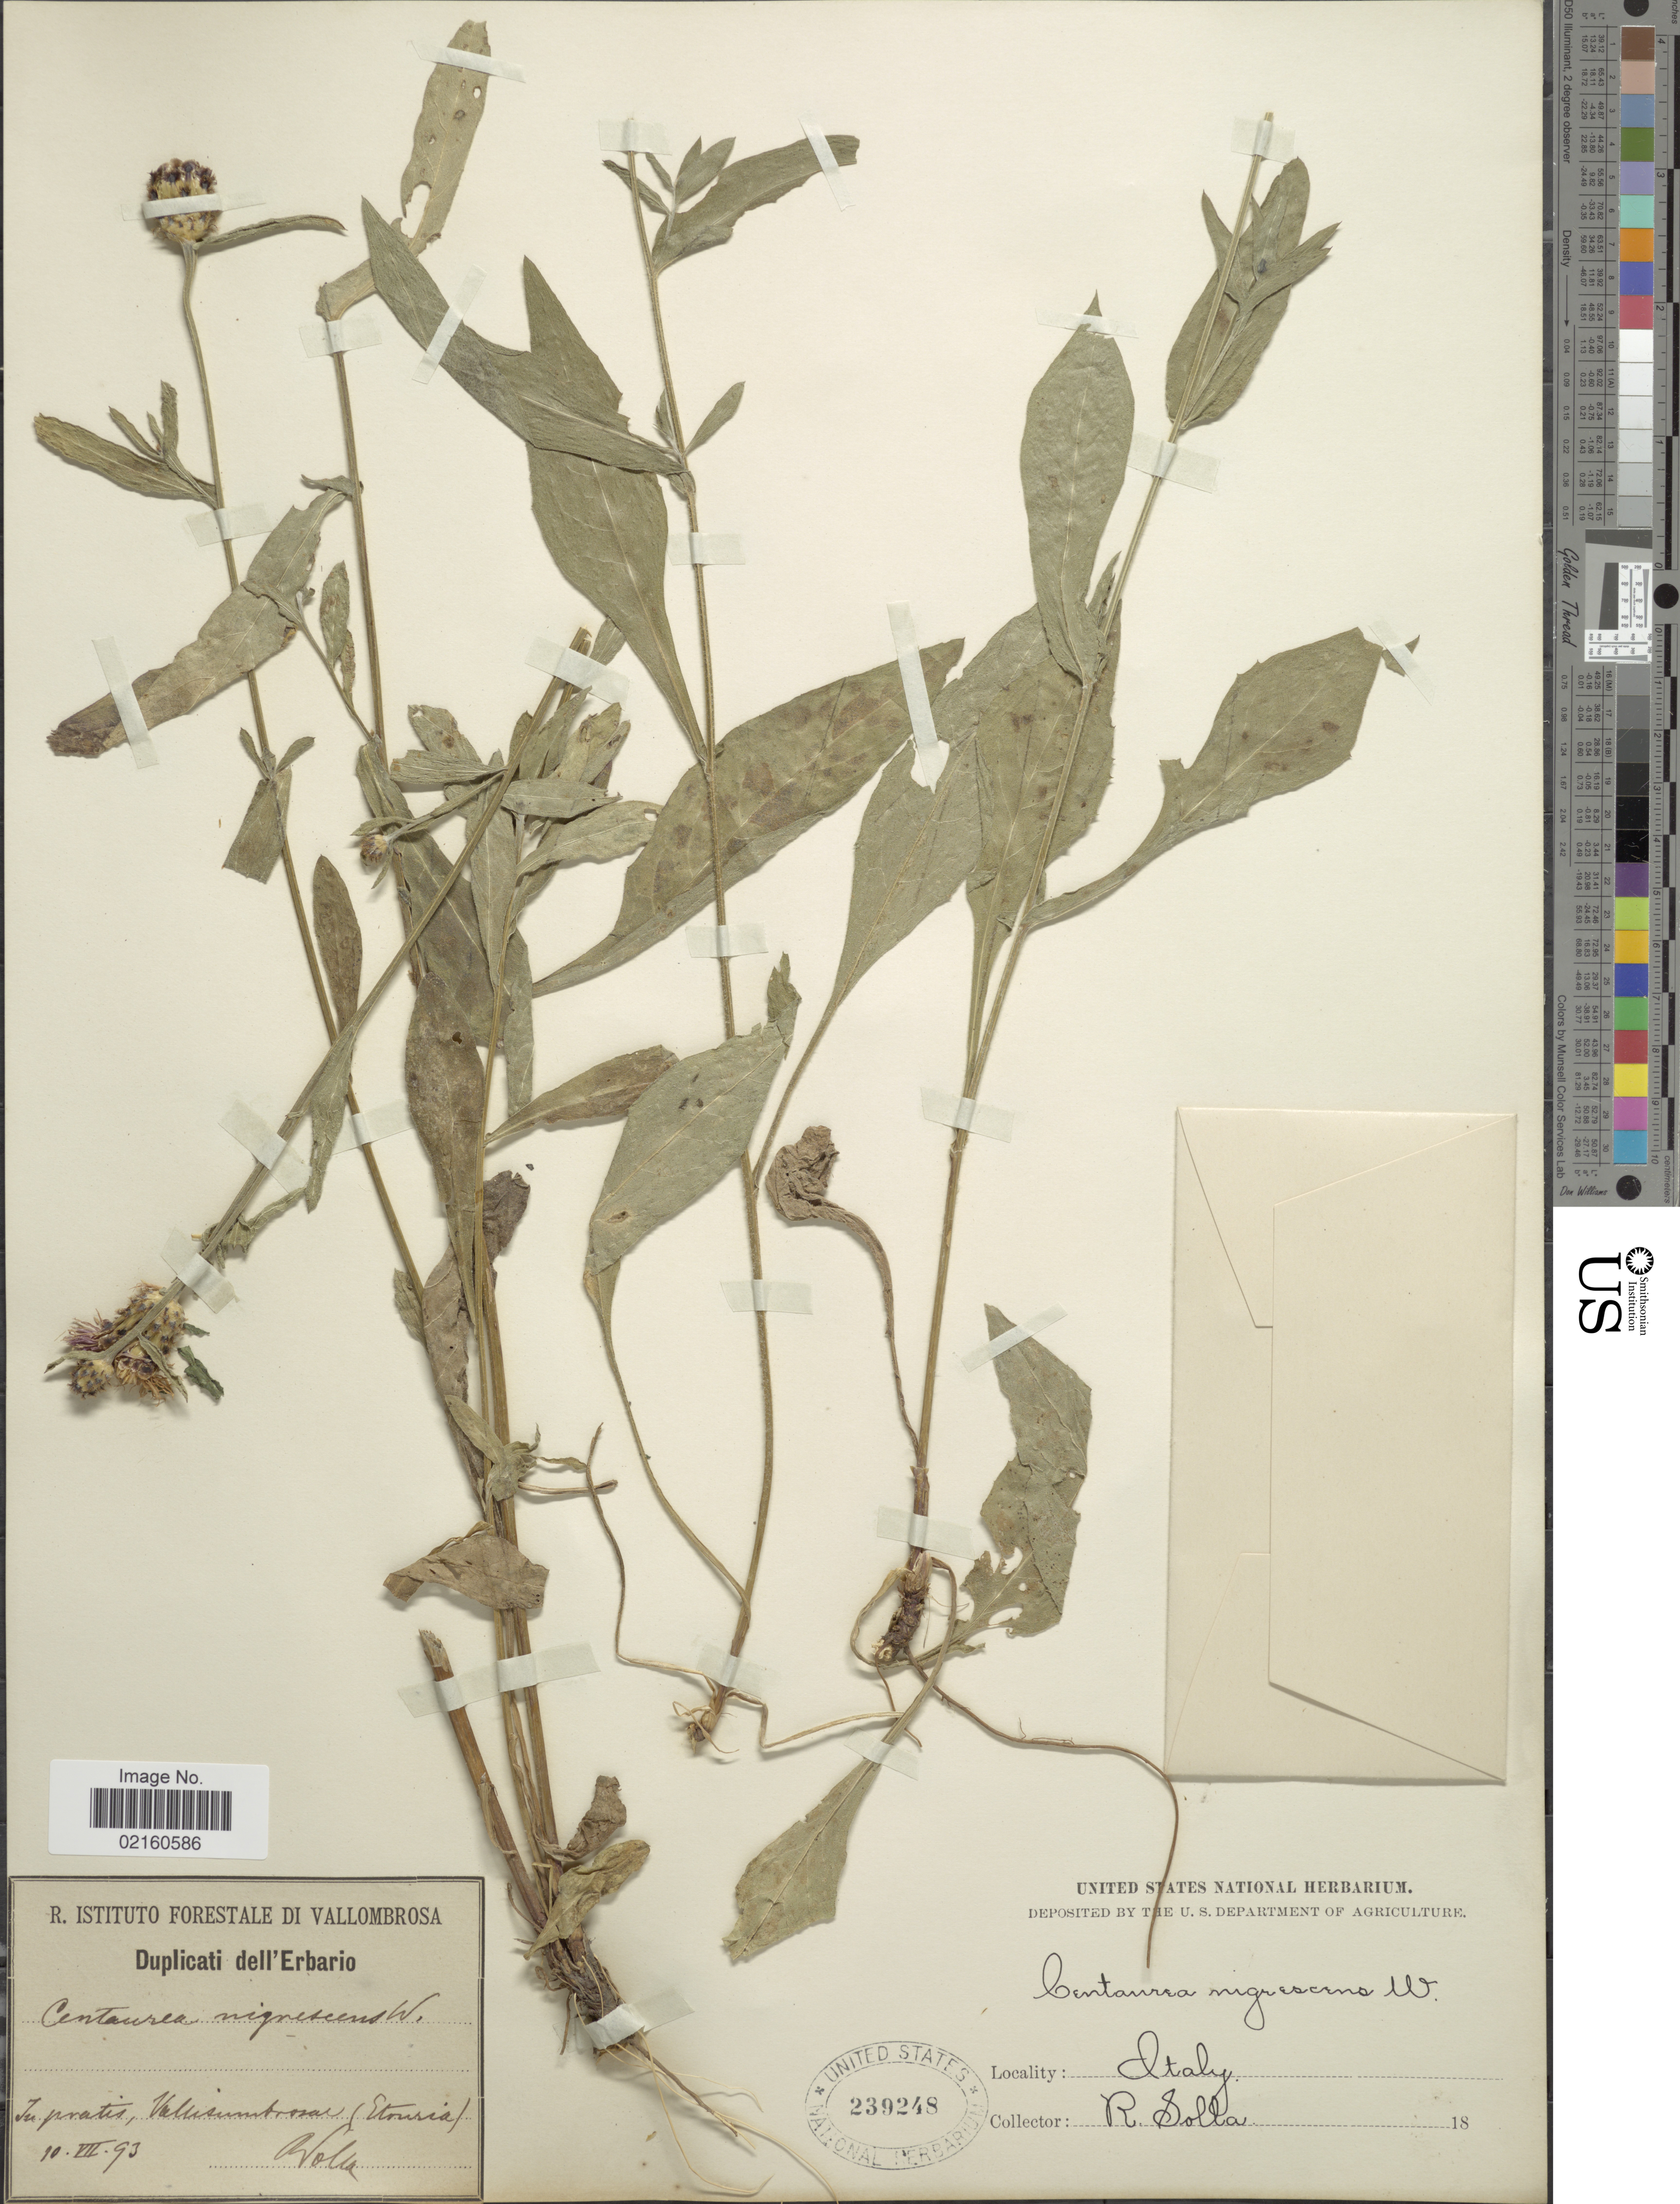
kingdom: Plantae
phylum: Tracheophyta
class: Magnoliopsida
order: Asterales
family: Asteraceae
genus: Centaurea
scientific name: Centaurea nigrescens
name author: Willd.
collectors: R. Solla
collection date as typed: Transcribed d/m/y: 10/7/93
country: Italy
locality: Vallisumbrosae (Etousia) [interpreted]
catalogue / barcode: US 239248